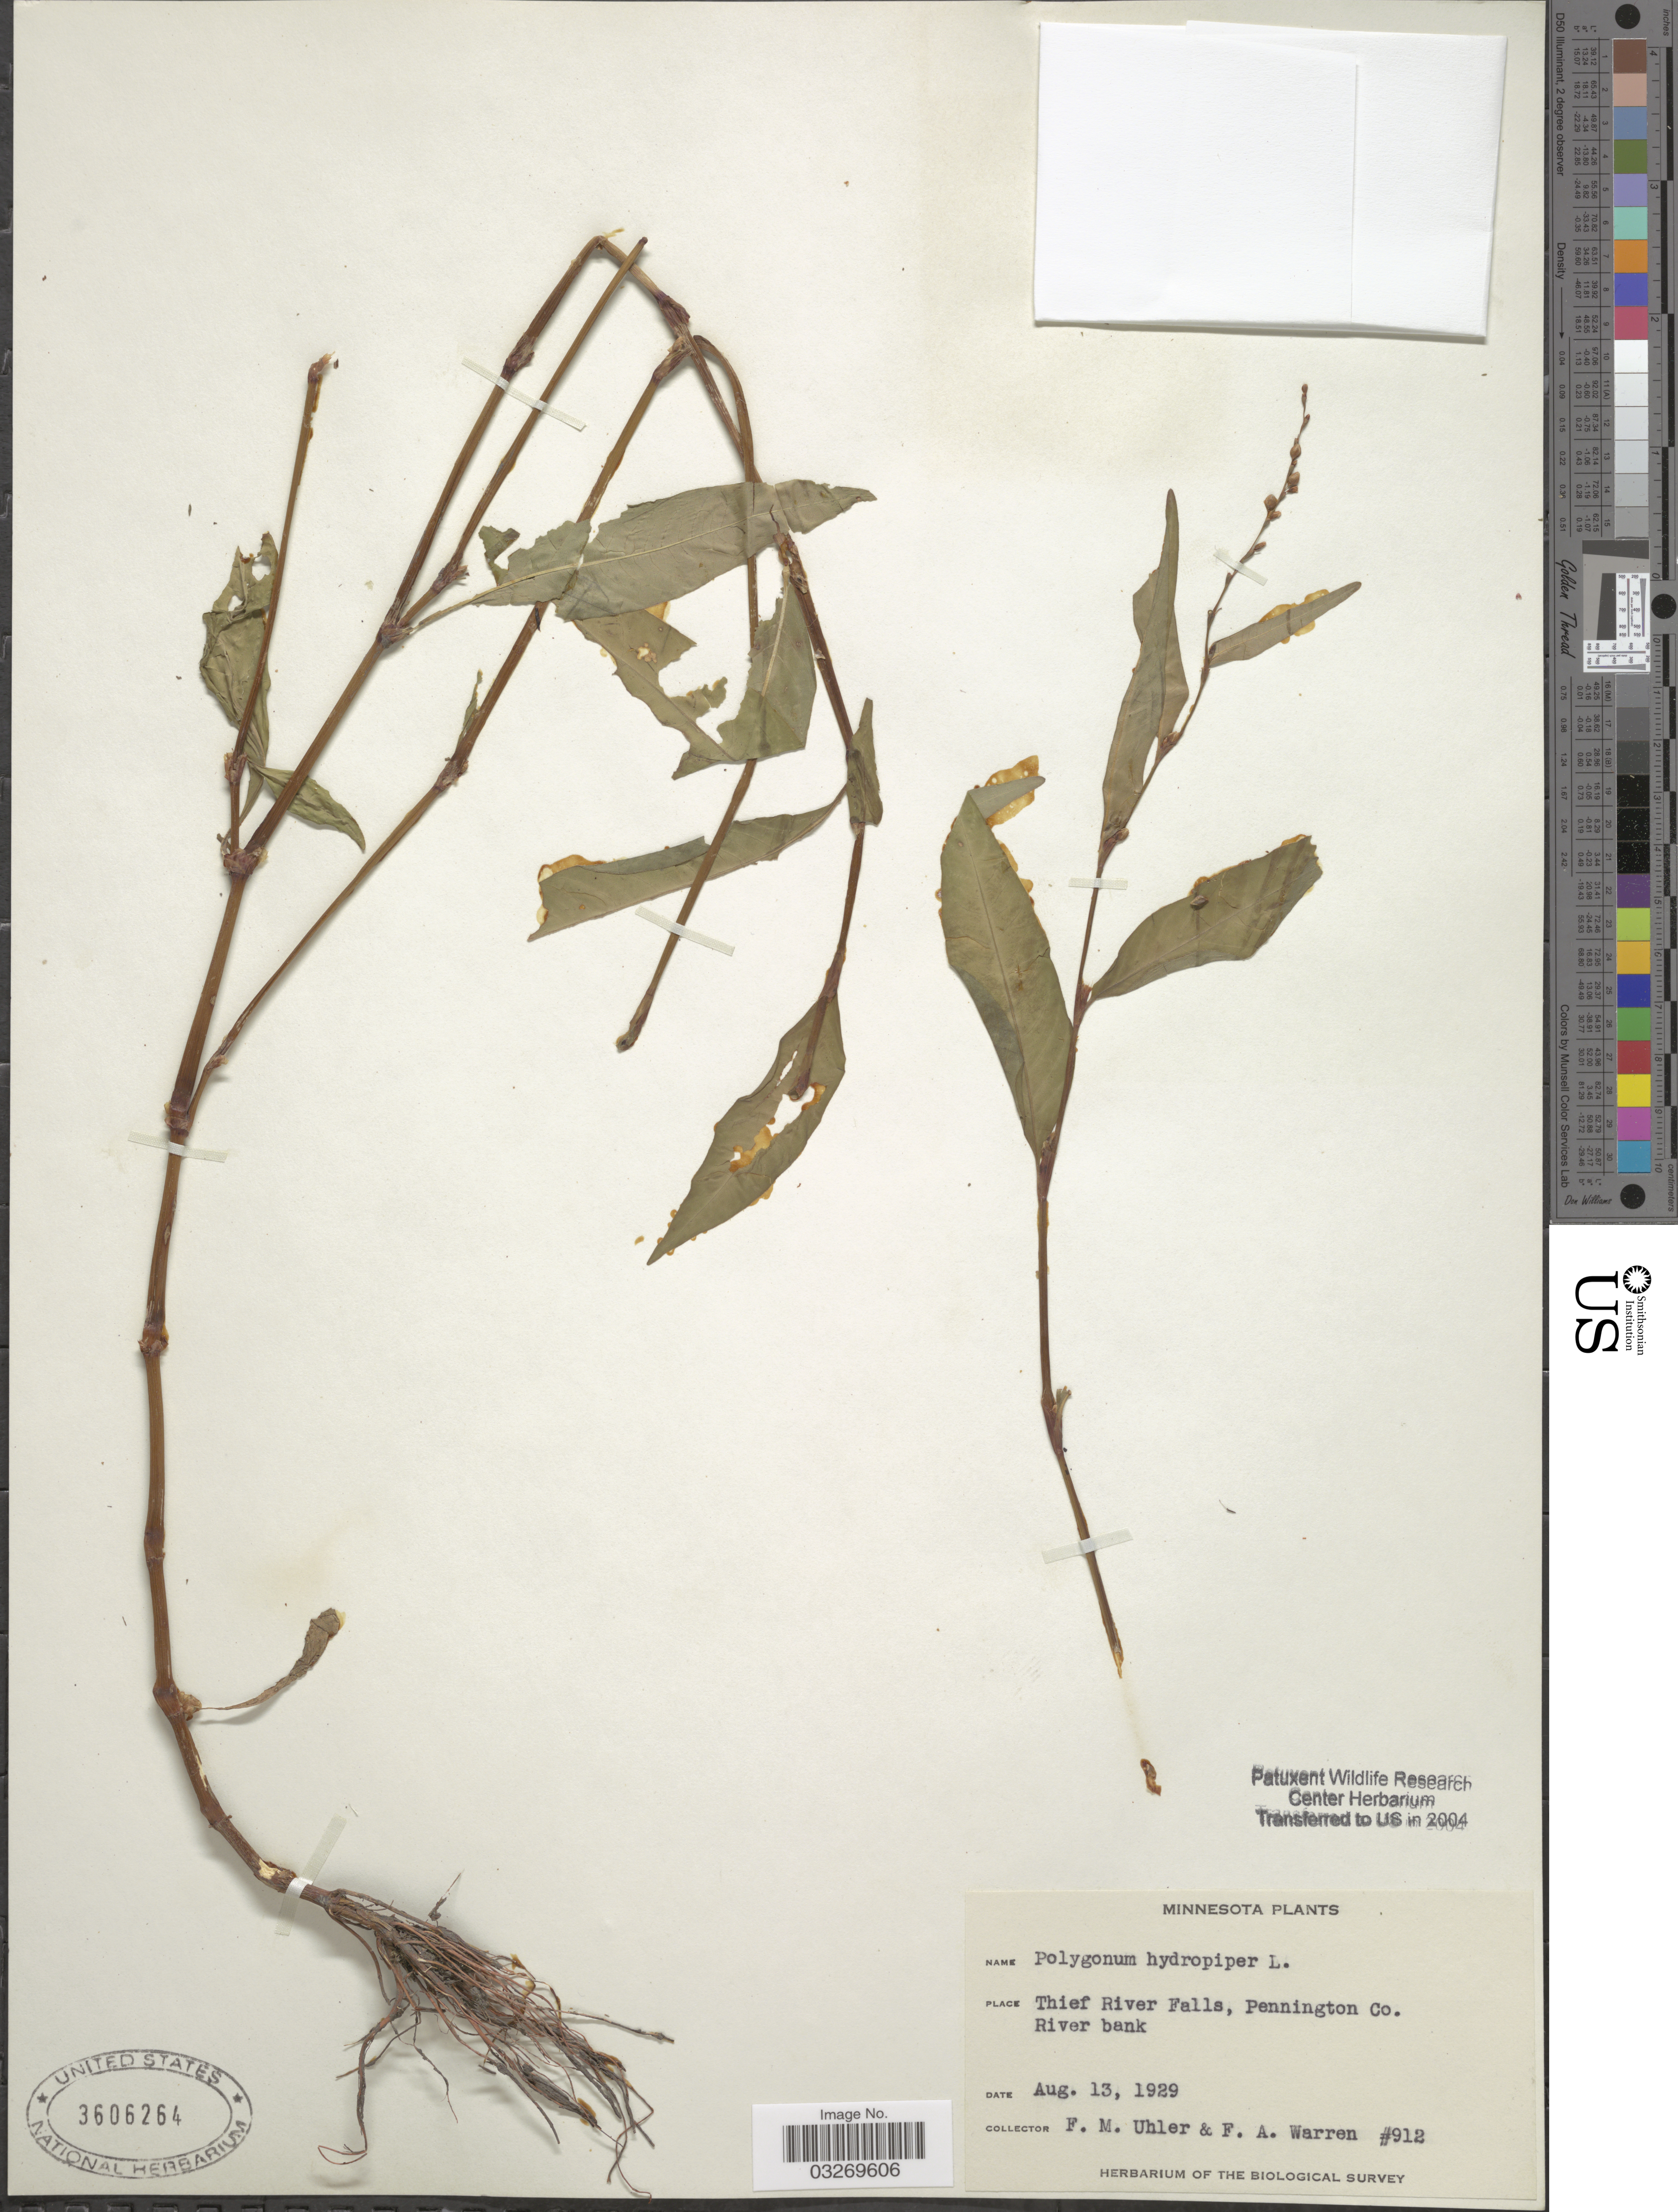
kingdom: Plantae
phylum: Tracheophyta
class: Magnoliopsida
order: Caryophyllales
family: Polygonaceae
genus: Persicaria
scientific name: Persicaria hydropiper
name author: (L.) Delarbre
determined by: Atha, D. E.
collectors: F. M. Uhler & F. Warren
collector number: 912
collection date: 1929-08-13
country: United States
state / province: Minnesota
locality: Thief River Falls, Pennington Co. River bank.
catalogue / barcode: US 3606264